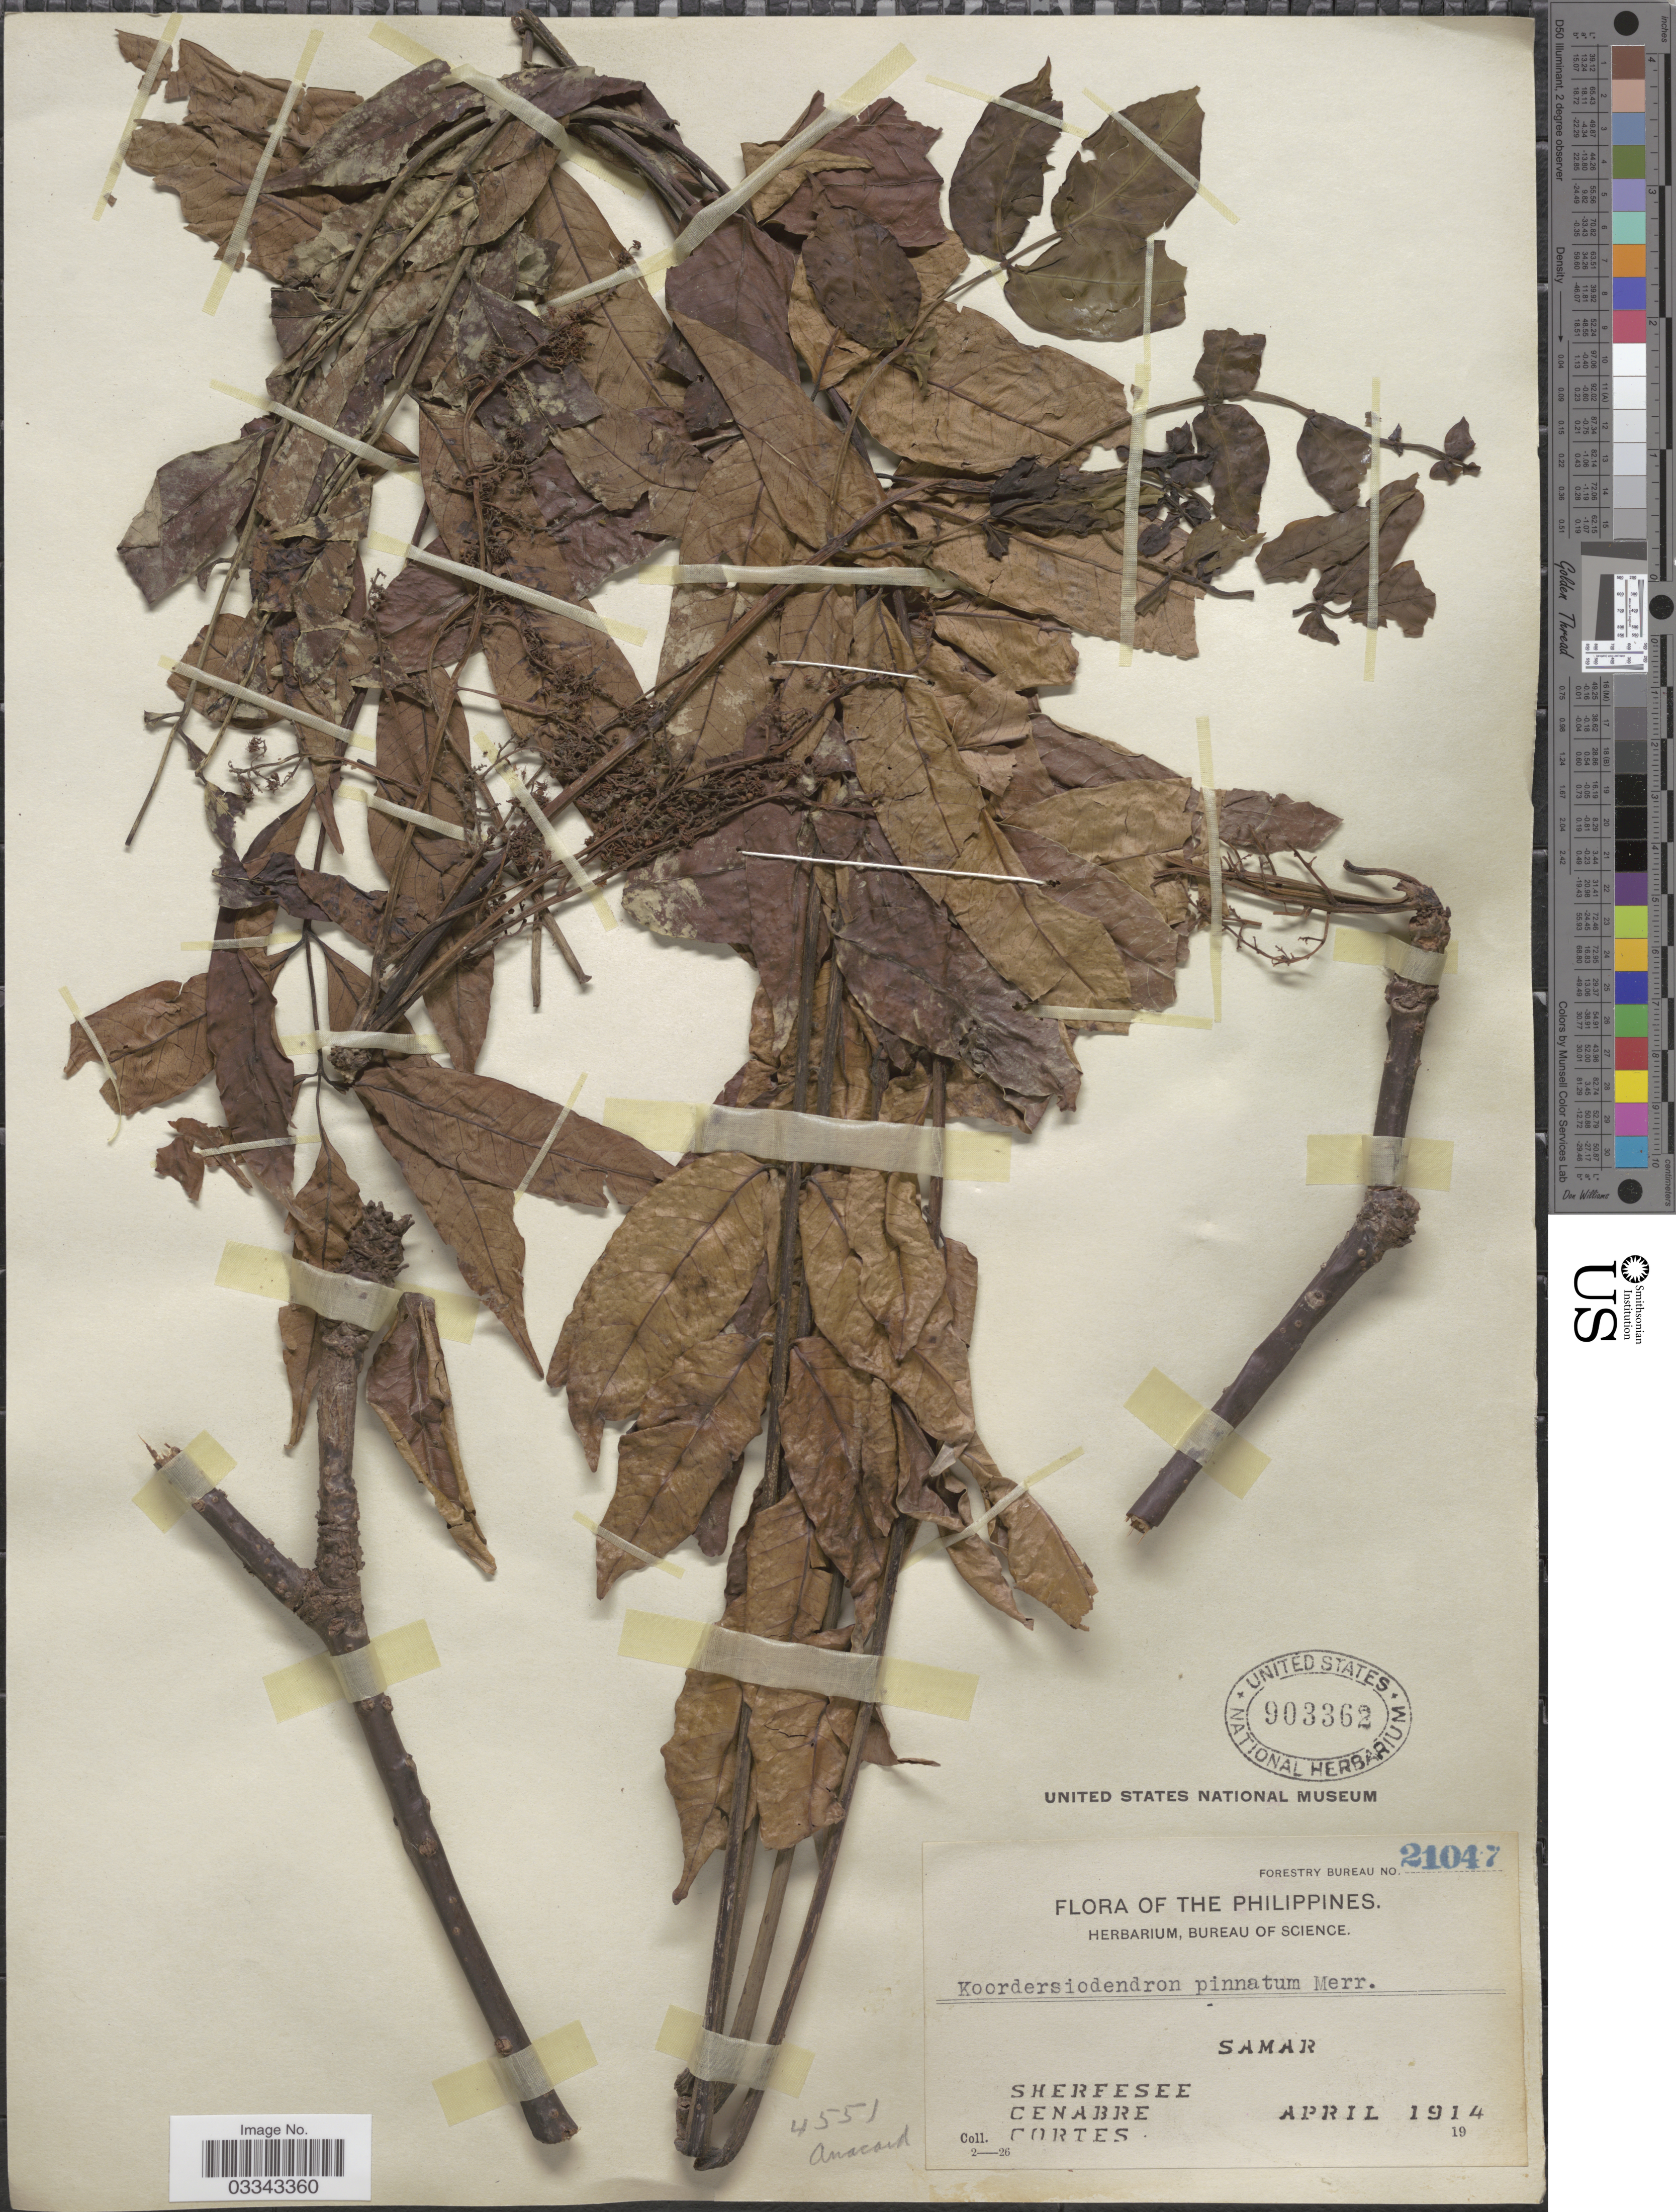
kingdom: Plantae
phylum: Tracheophyta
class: Magnoliopsida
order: Sapindales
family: Anacardiaceae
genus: Koordersiodendron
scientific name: Koordersiodendron pinnatum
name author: (Blanco) Merr.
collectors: -. Sherfesee, -. Cenabre & -. Cortes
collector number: Forestry Bureau 21047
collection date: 1914-04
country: Philippines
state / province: Eastern Visayas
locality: Samar.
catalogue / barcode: US 903362